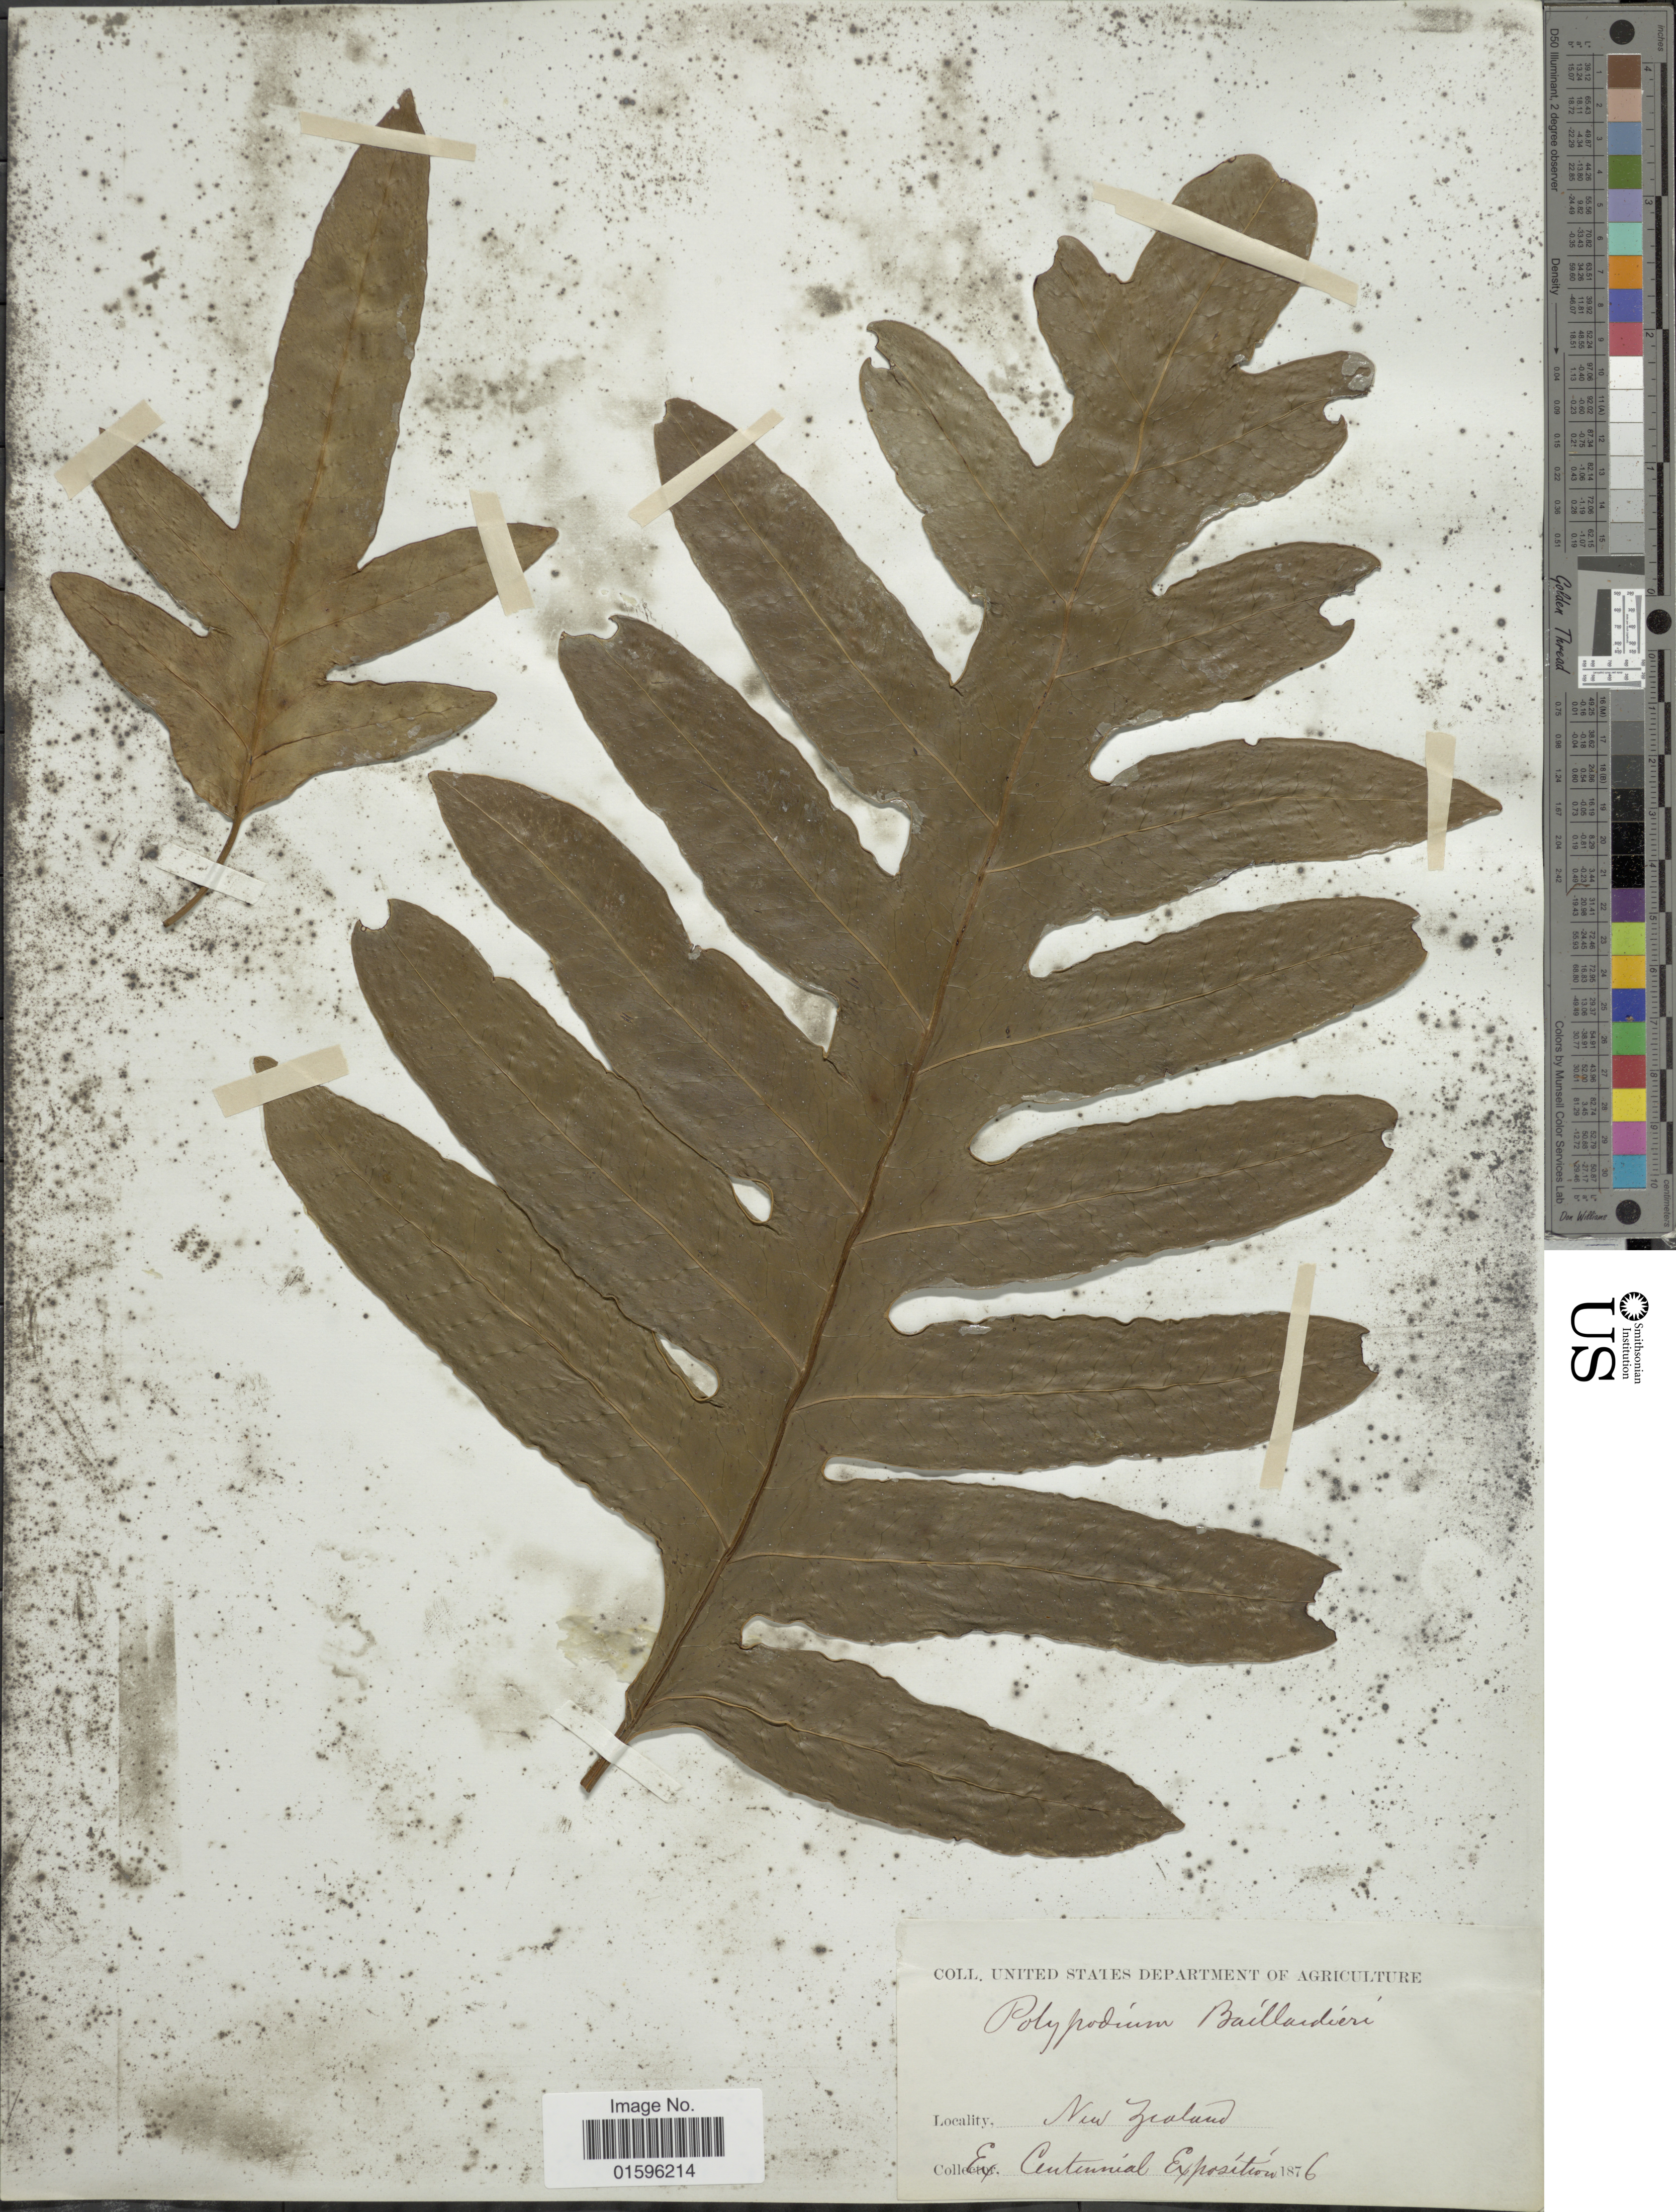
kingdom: Plantae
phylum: Tracheophyta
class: Polypodiopsida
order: Polypodiales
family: Polypodiaceae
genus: Polypodium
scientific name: Polypodium diversifolium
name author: Sw.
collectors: ex Centennial Exposition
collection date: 1876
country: New Zealand